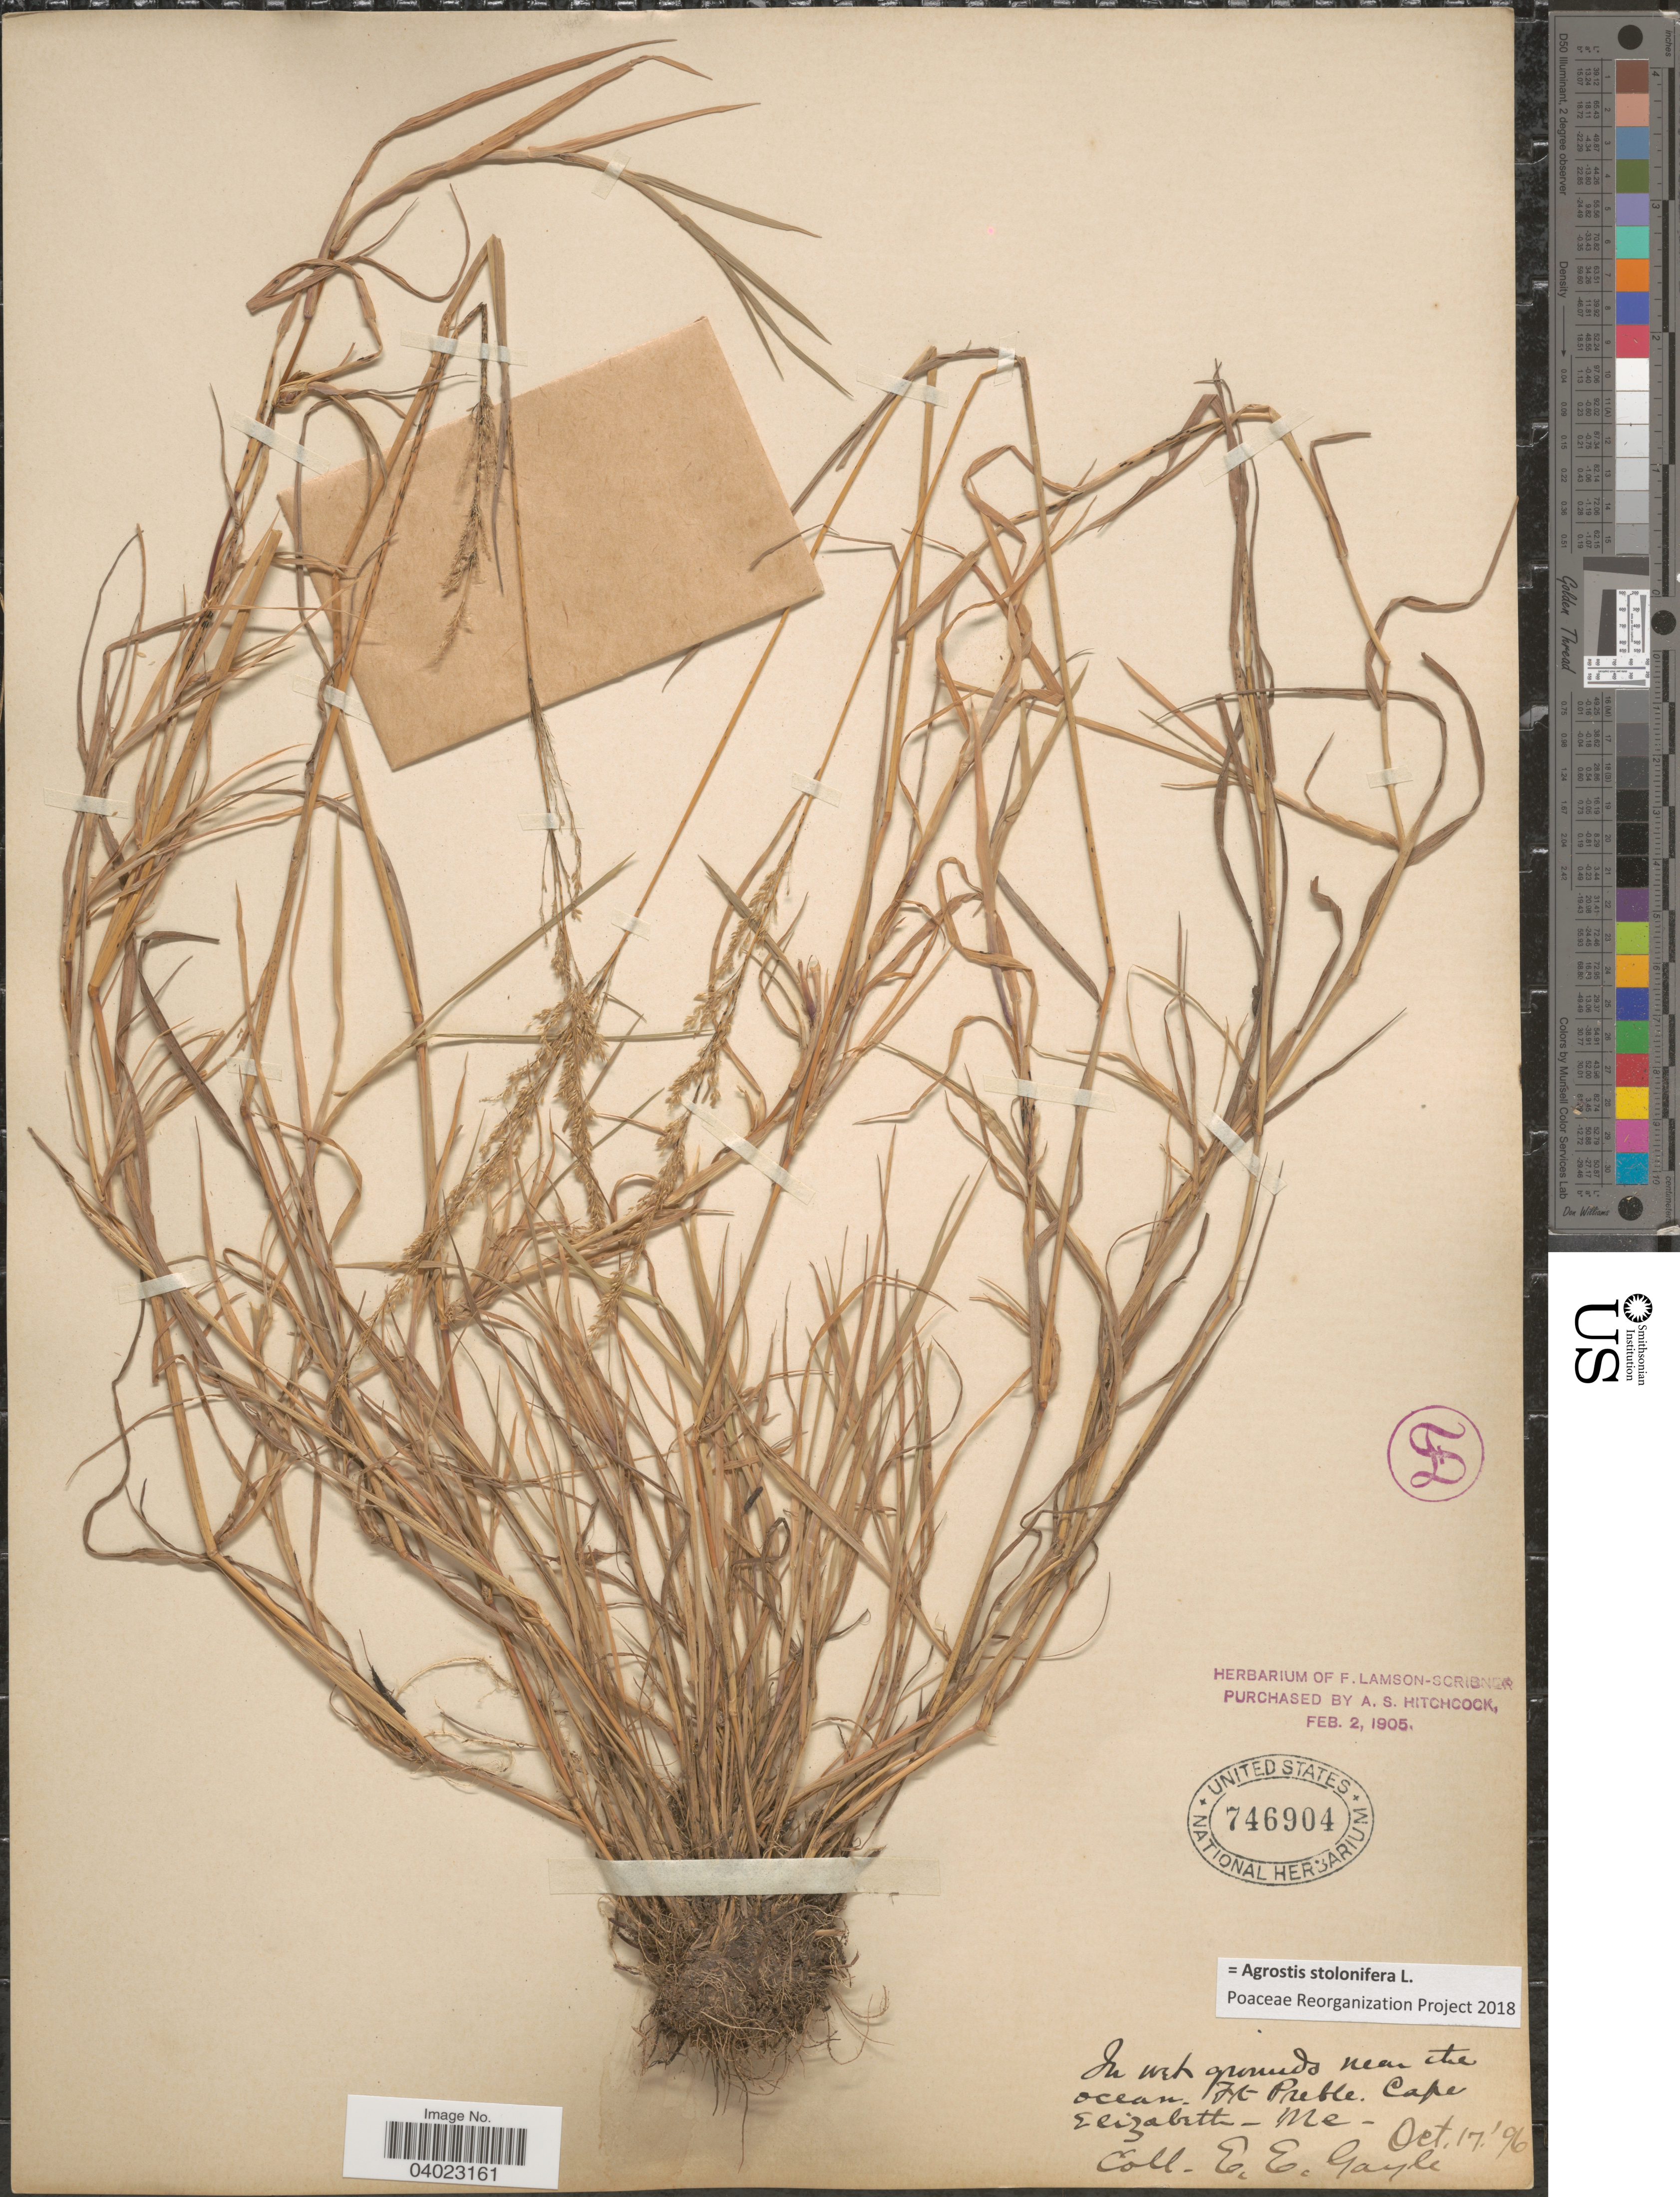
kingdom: Plantae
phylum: Tracheophyta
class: Liliopsida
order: Poales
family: Poaceae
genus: Agrostis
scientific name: Agrostis stolonifera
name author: L.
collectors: E. Gayle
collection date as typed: Transcribed d/m/y: 17/10/96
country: United States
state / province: Maine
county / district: Cumberland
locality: In wet grounds near the ocean. Ft. Preble. Cape Elizabeth.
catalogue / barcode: US 746904